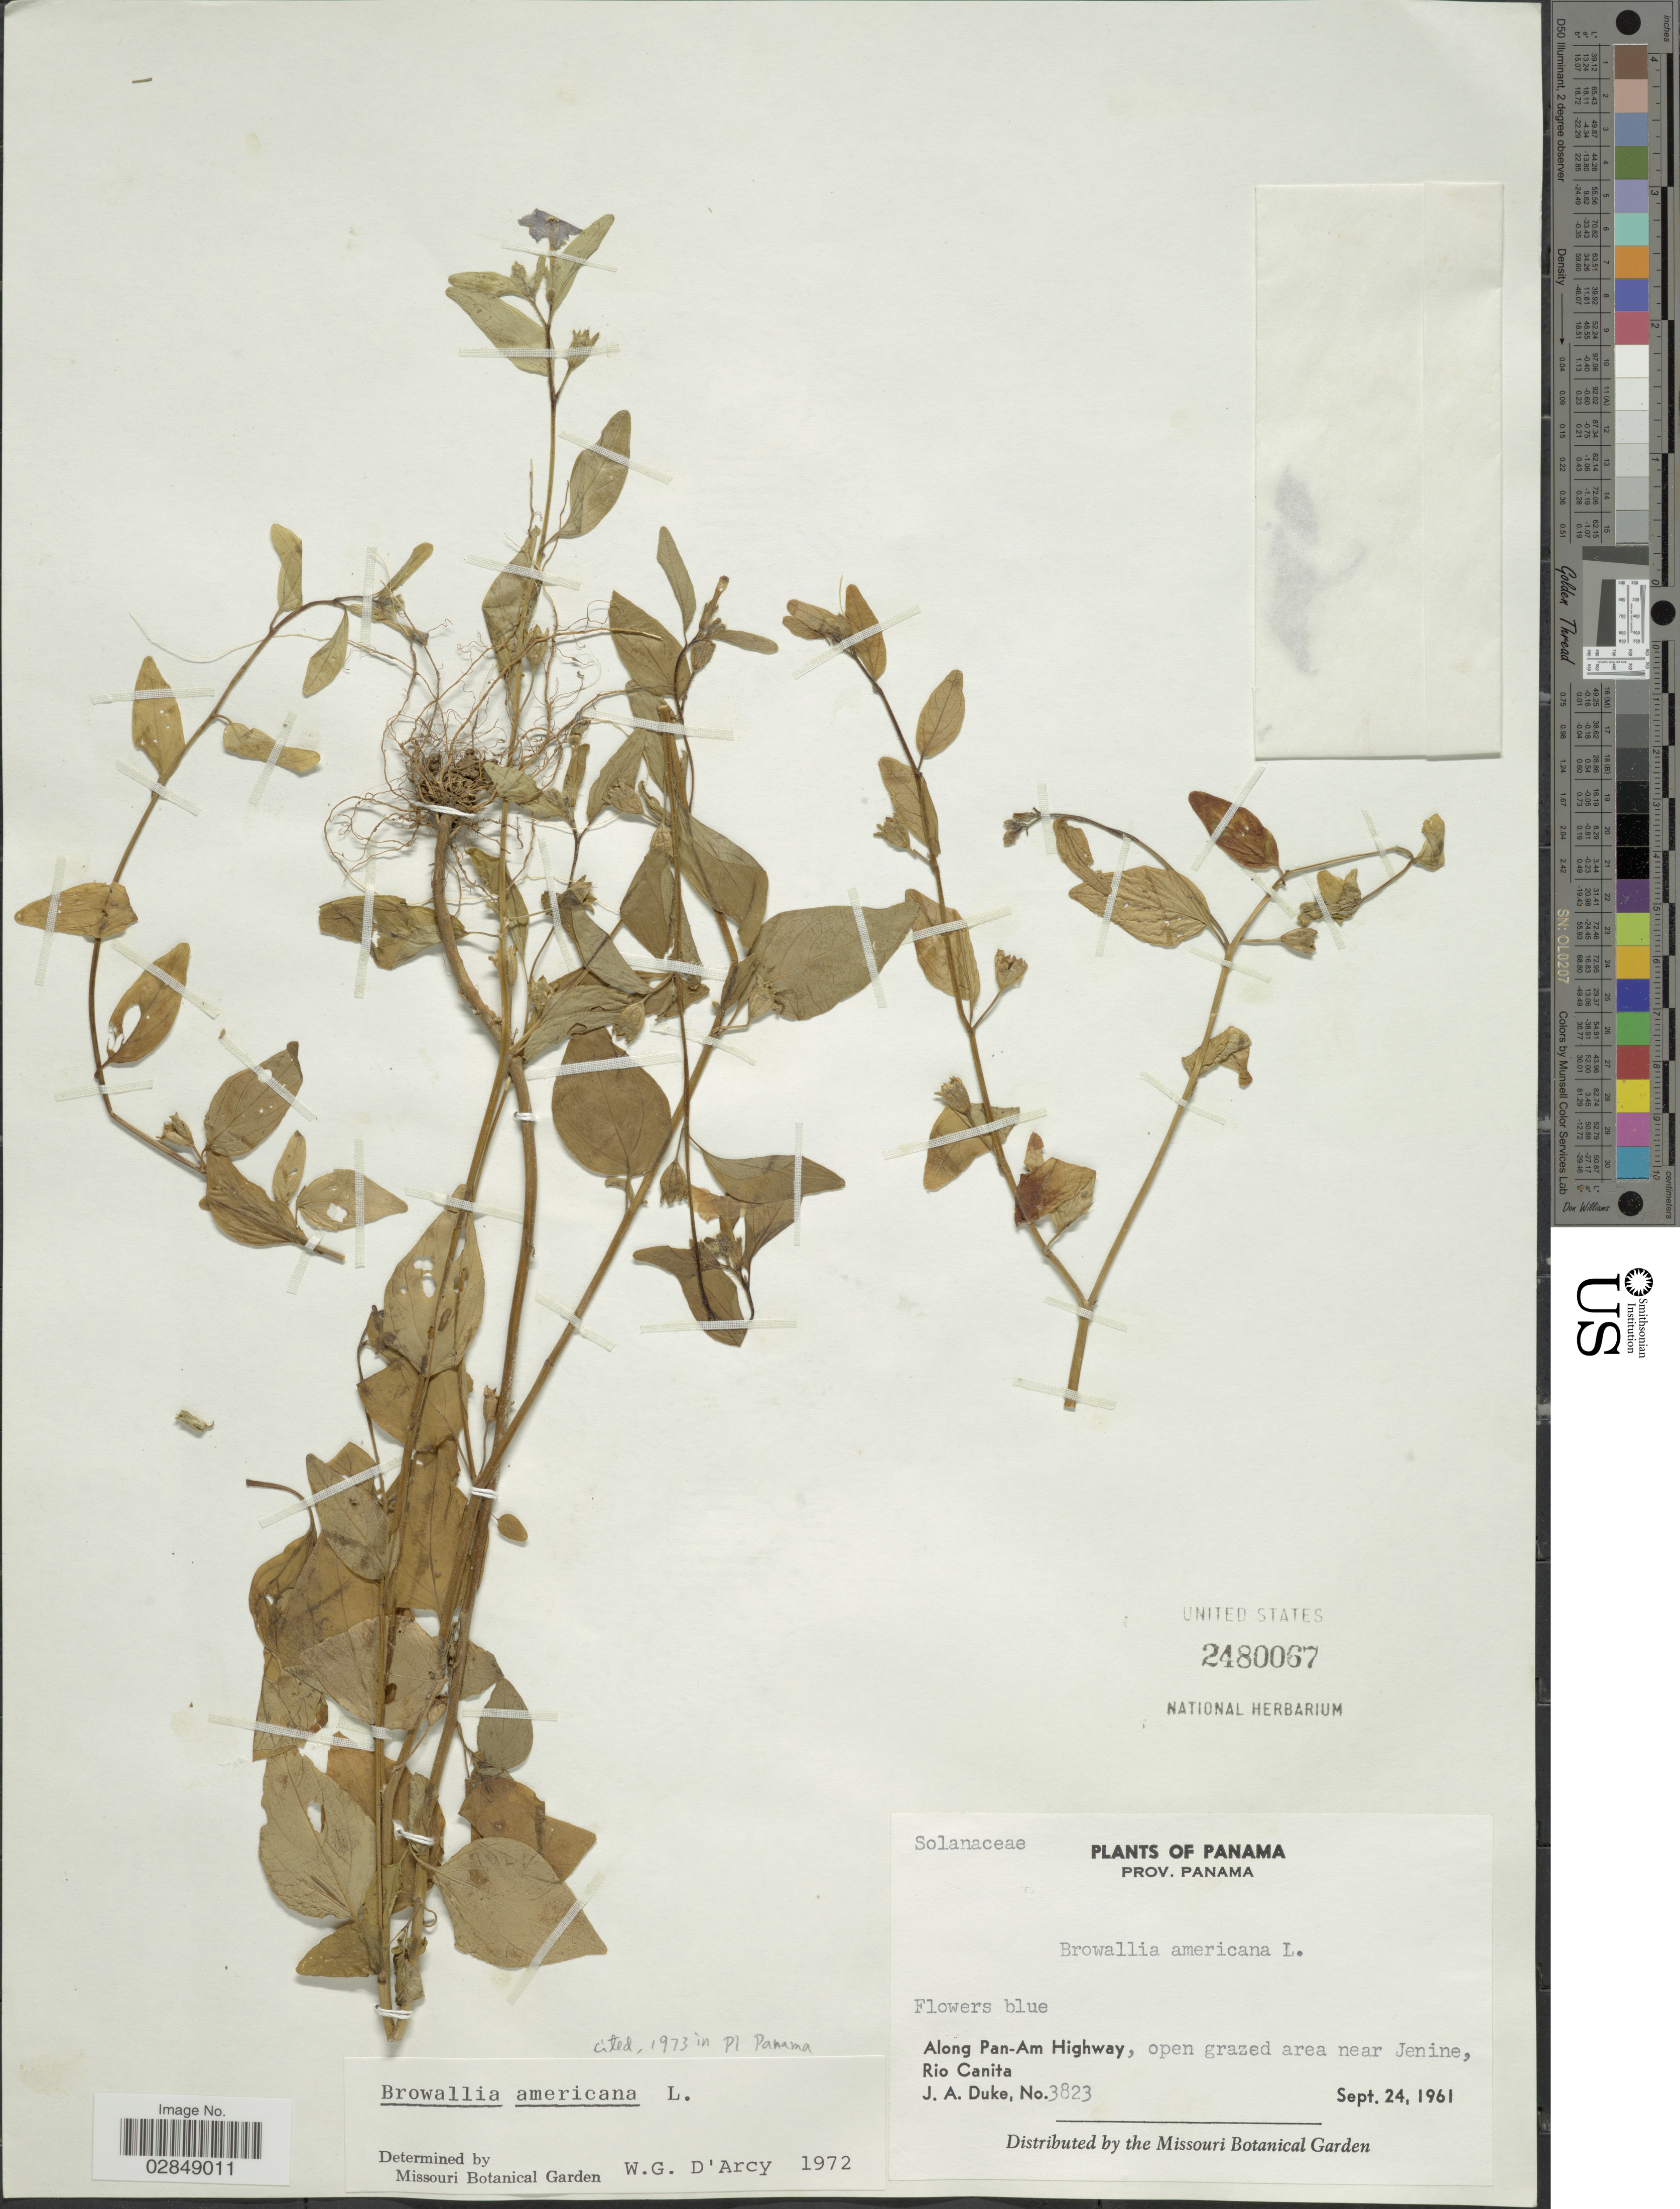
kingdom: Plantae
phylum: Tracheophyta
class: Magnoliopsida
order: Solanales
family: Solanaceae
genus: Browallia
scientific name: Browallia americana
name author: L.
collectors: J. A. Duke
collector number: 3823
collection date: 1961-09-24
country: Panama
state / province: Panamá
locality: Along Pan-Am Highway, open grazed area near Jenine, Rio Canita.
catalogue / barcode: US 2480067